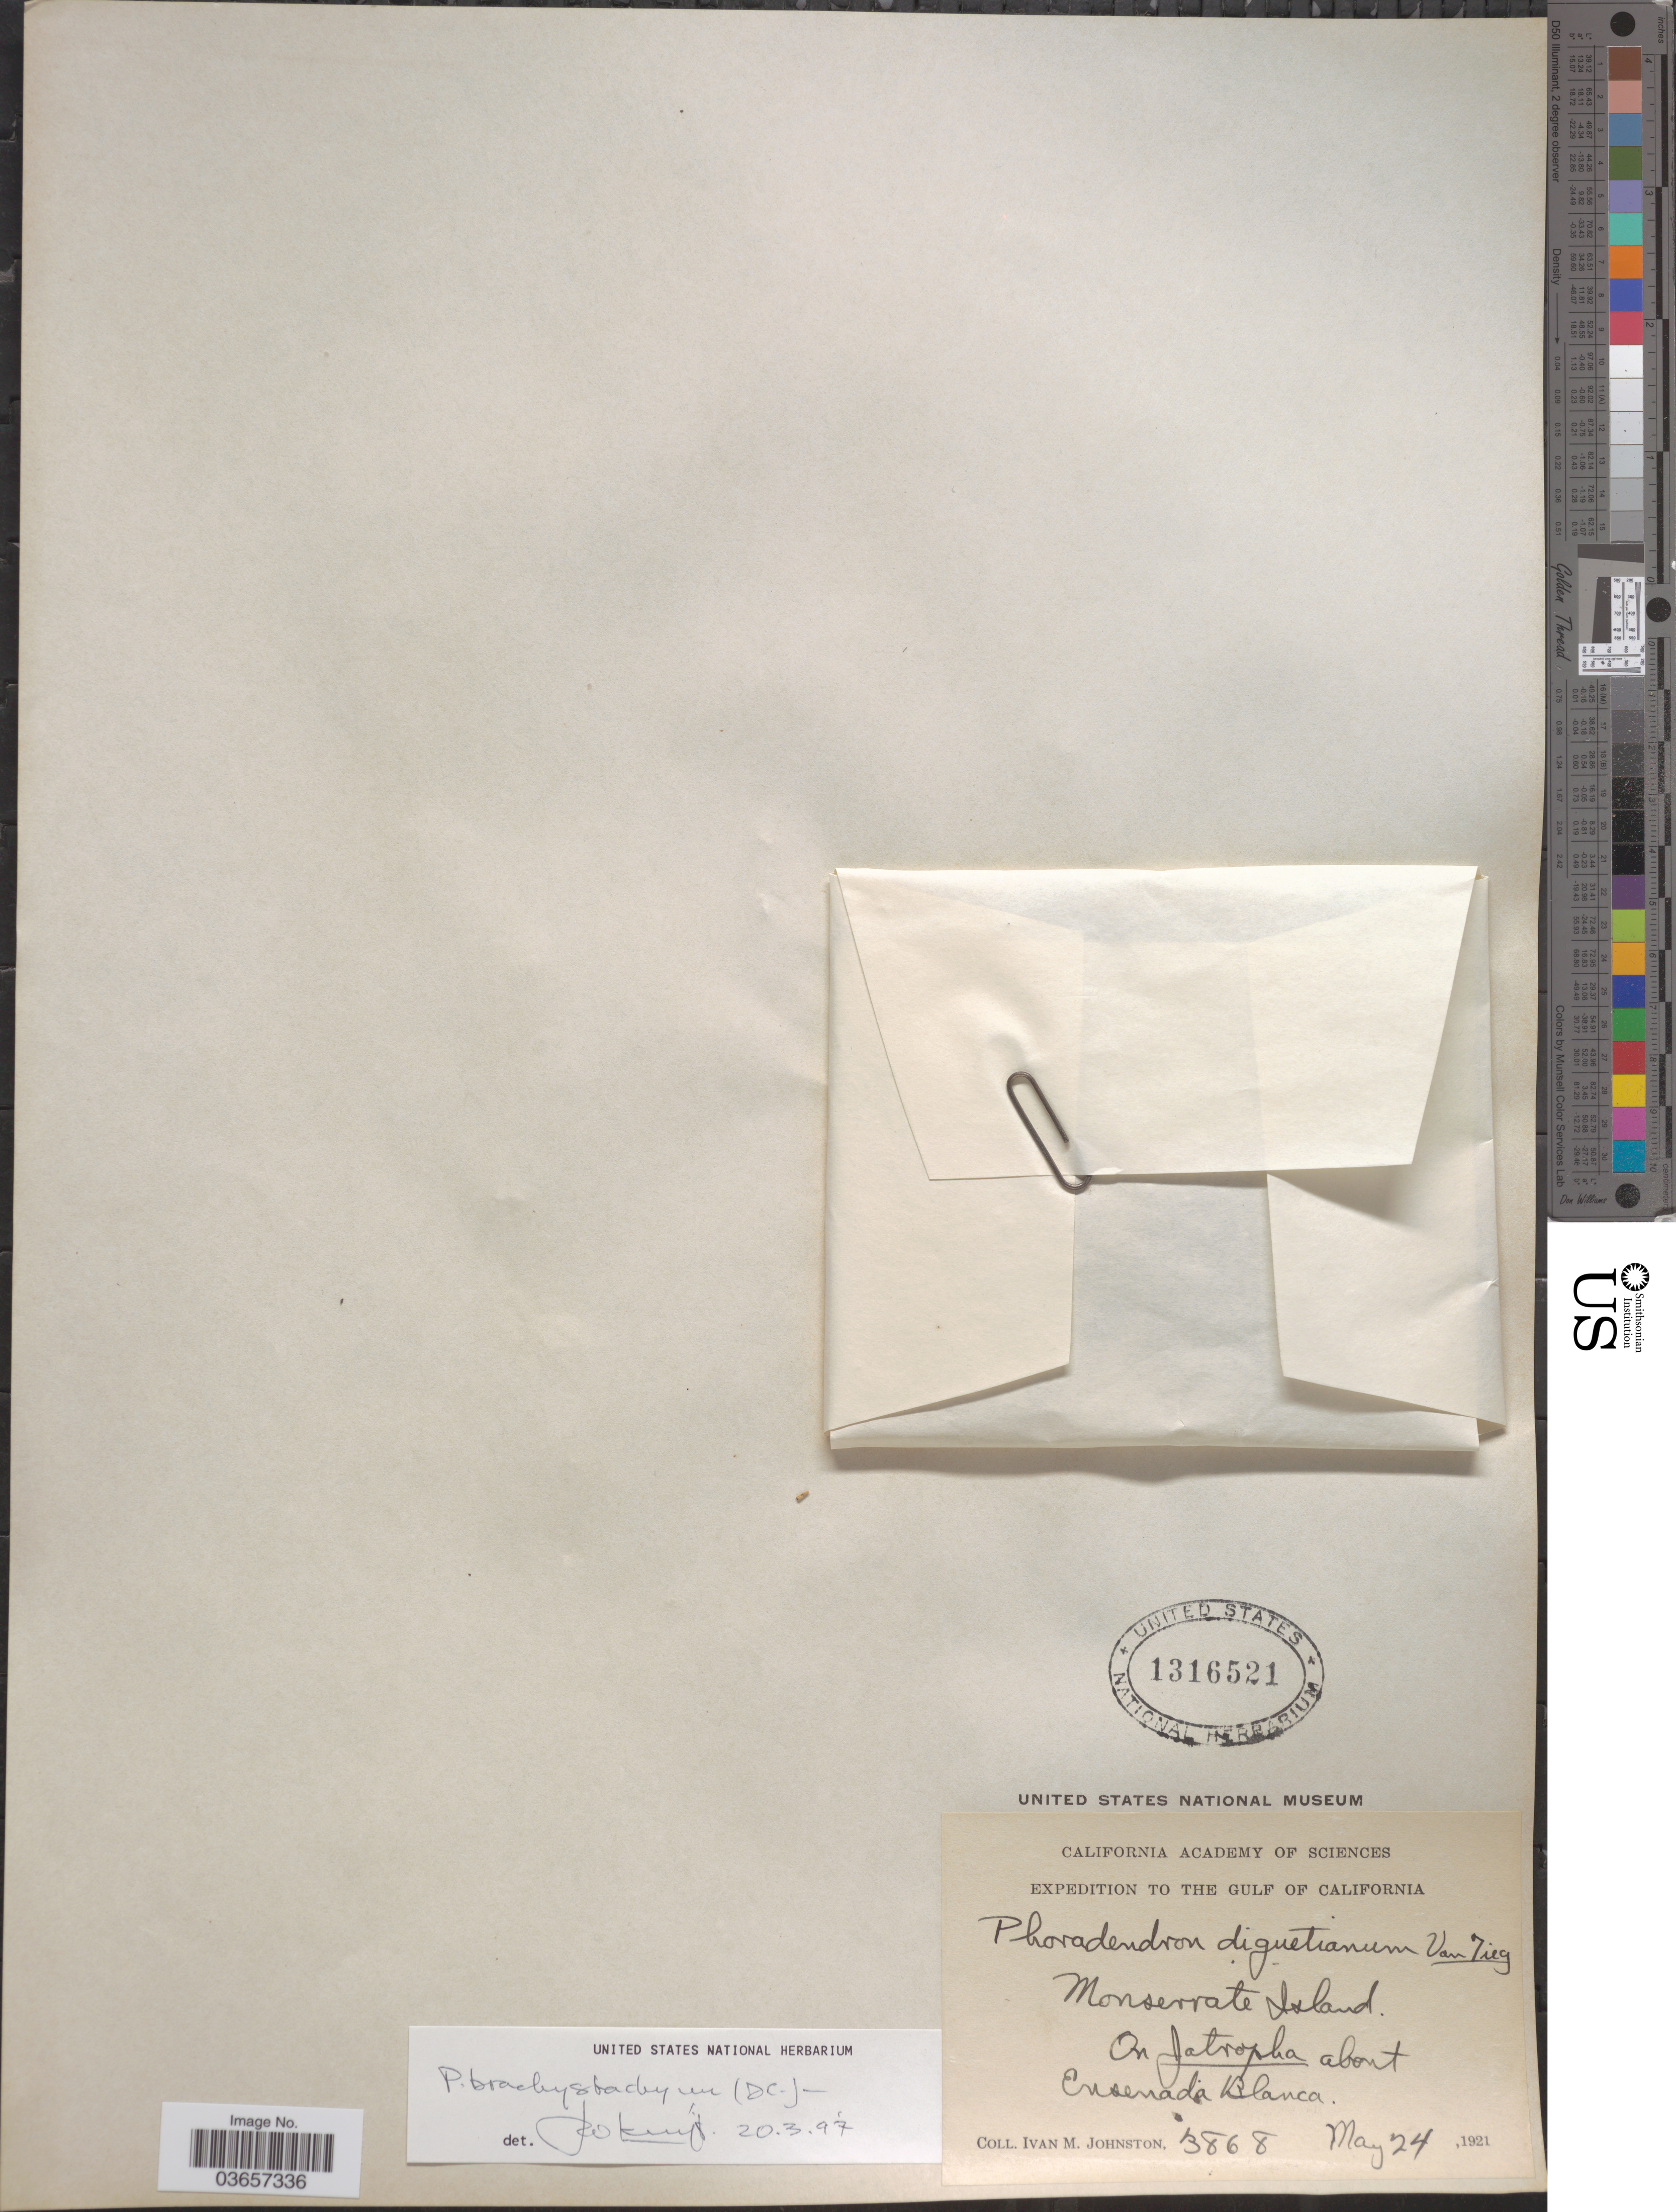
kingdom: Plantae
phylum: Tracheophyta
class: Magnoliopsida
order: Santalales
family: Viscaceae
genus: Phoradendron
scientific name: Phoradendron brachystachyum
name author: (DC.) Oliv.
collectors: I.M. Johnston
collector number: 3868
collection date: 1921-05-24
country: Mexico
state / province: Baja California Norte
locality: The Gulf of California. On Jatropha about Ensenada Blanca.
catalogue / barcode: US 1316521